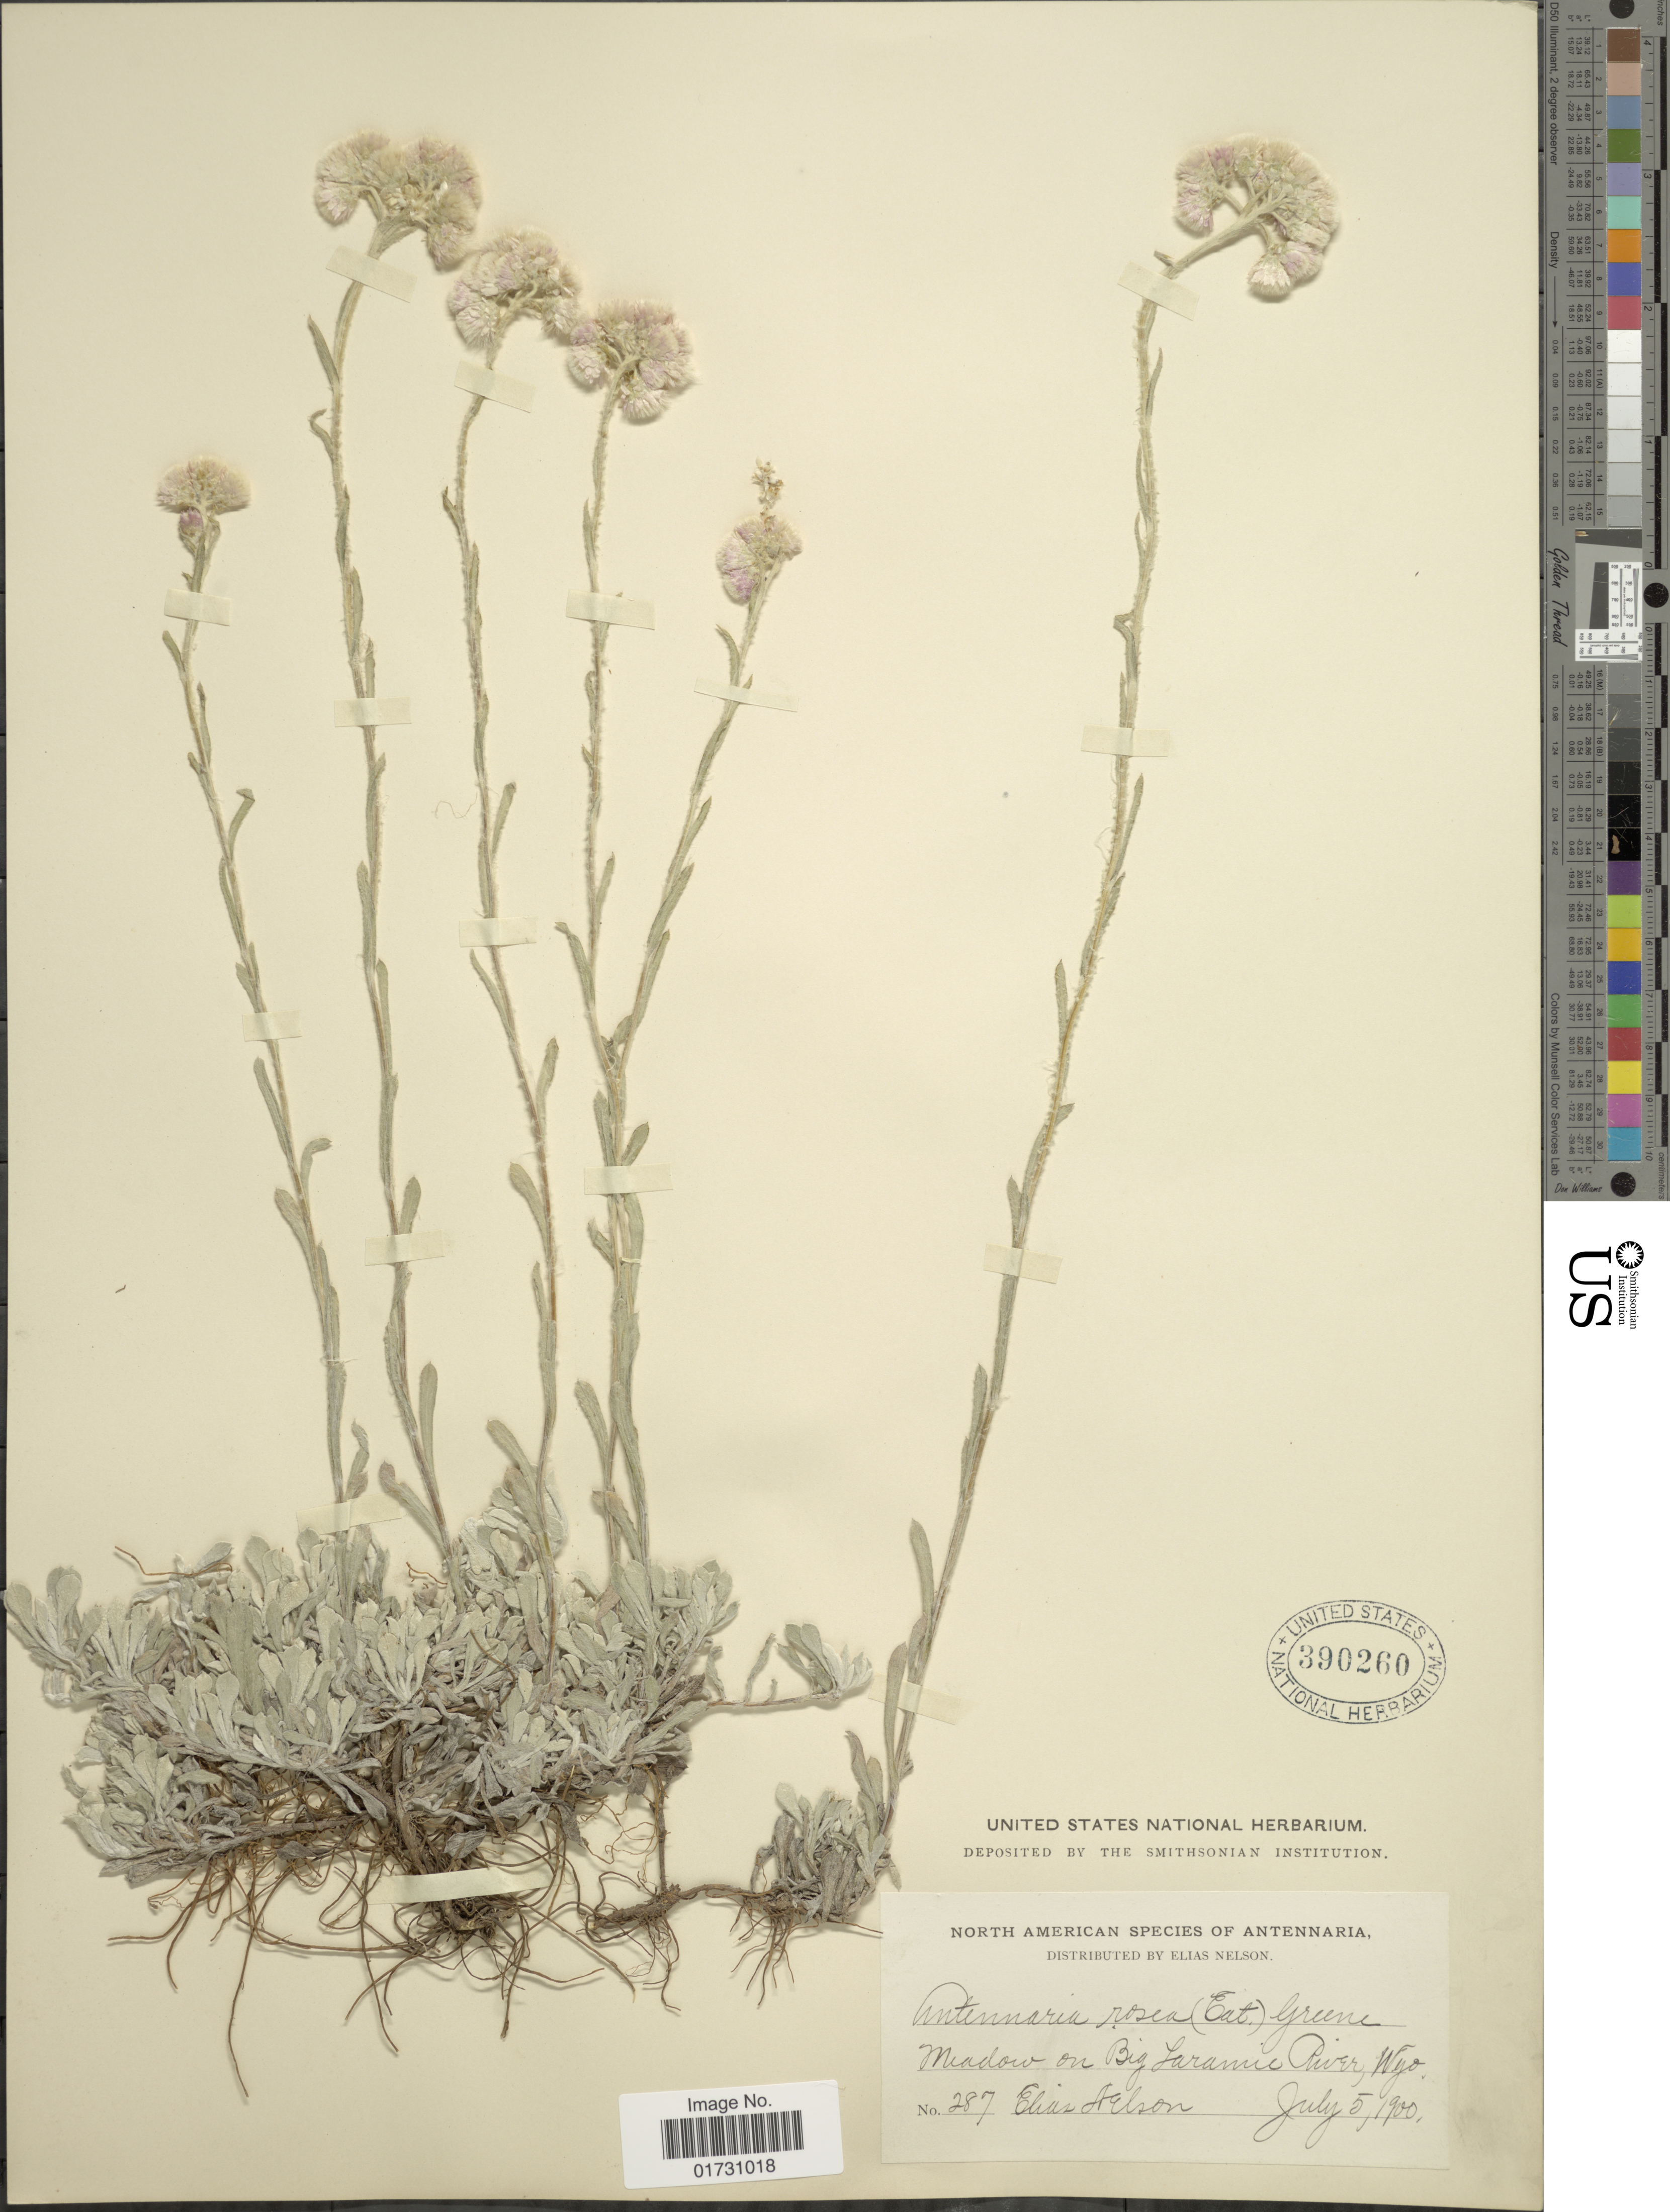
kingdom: Plantae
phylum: Tracheophyta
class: Magnoliopsida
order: Asterales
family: Asteraceae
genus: Antennaria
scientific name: Antennaria imbricata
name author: E.E. Nelson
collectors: E. Nelson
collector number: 287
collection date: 1900-07-05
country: United States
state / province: Wyoming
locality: Meadow on Big Laramie River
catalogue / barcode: US 390260